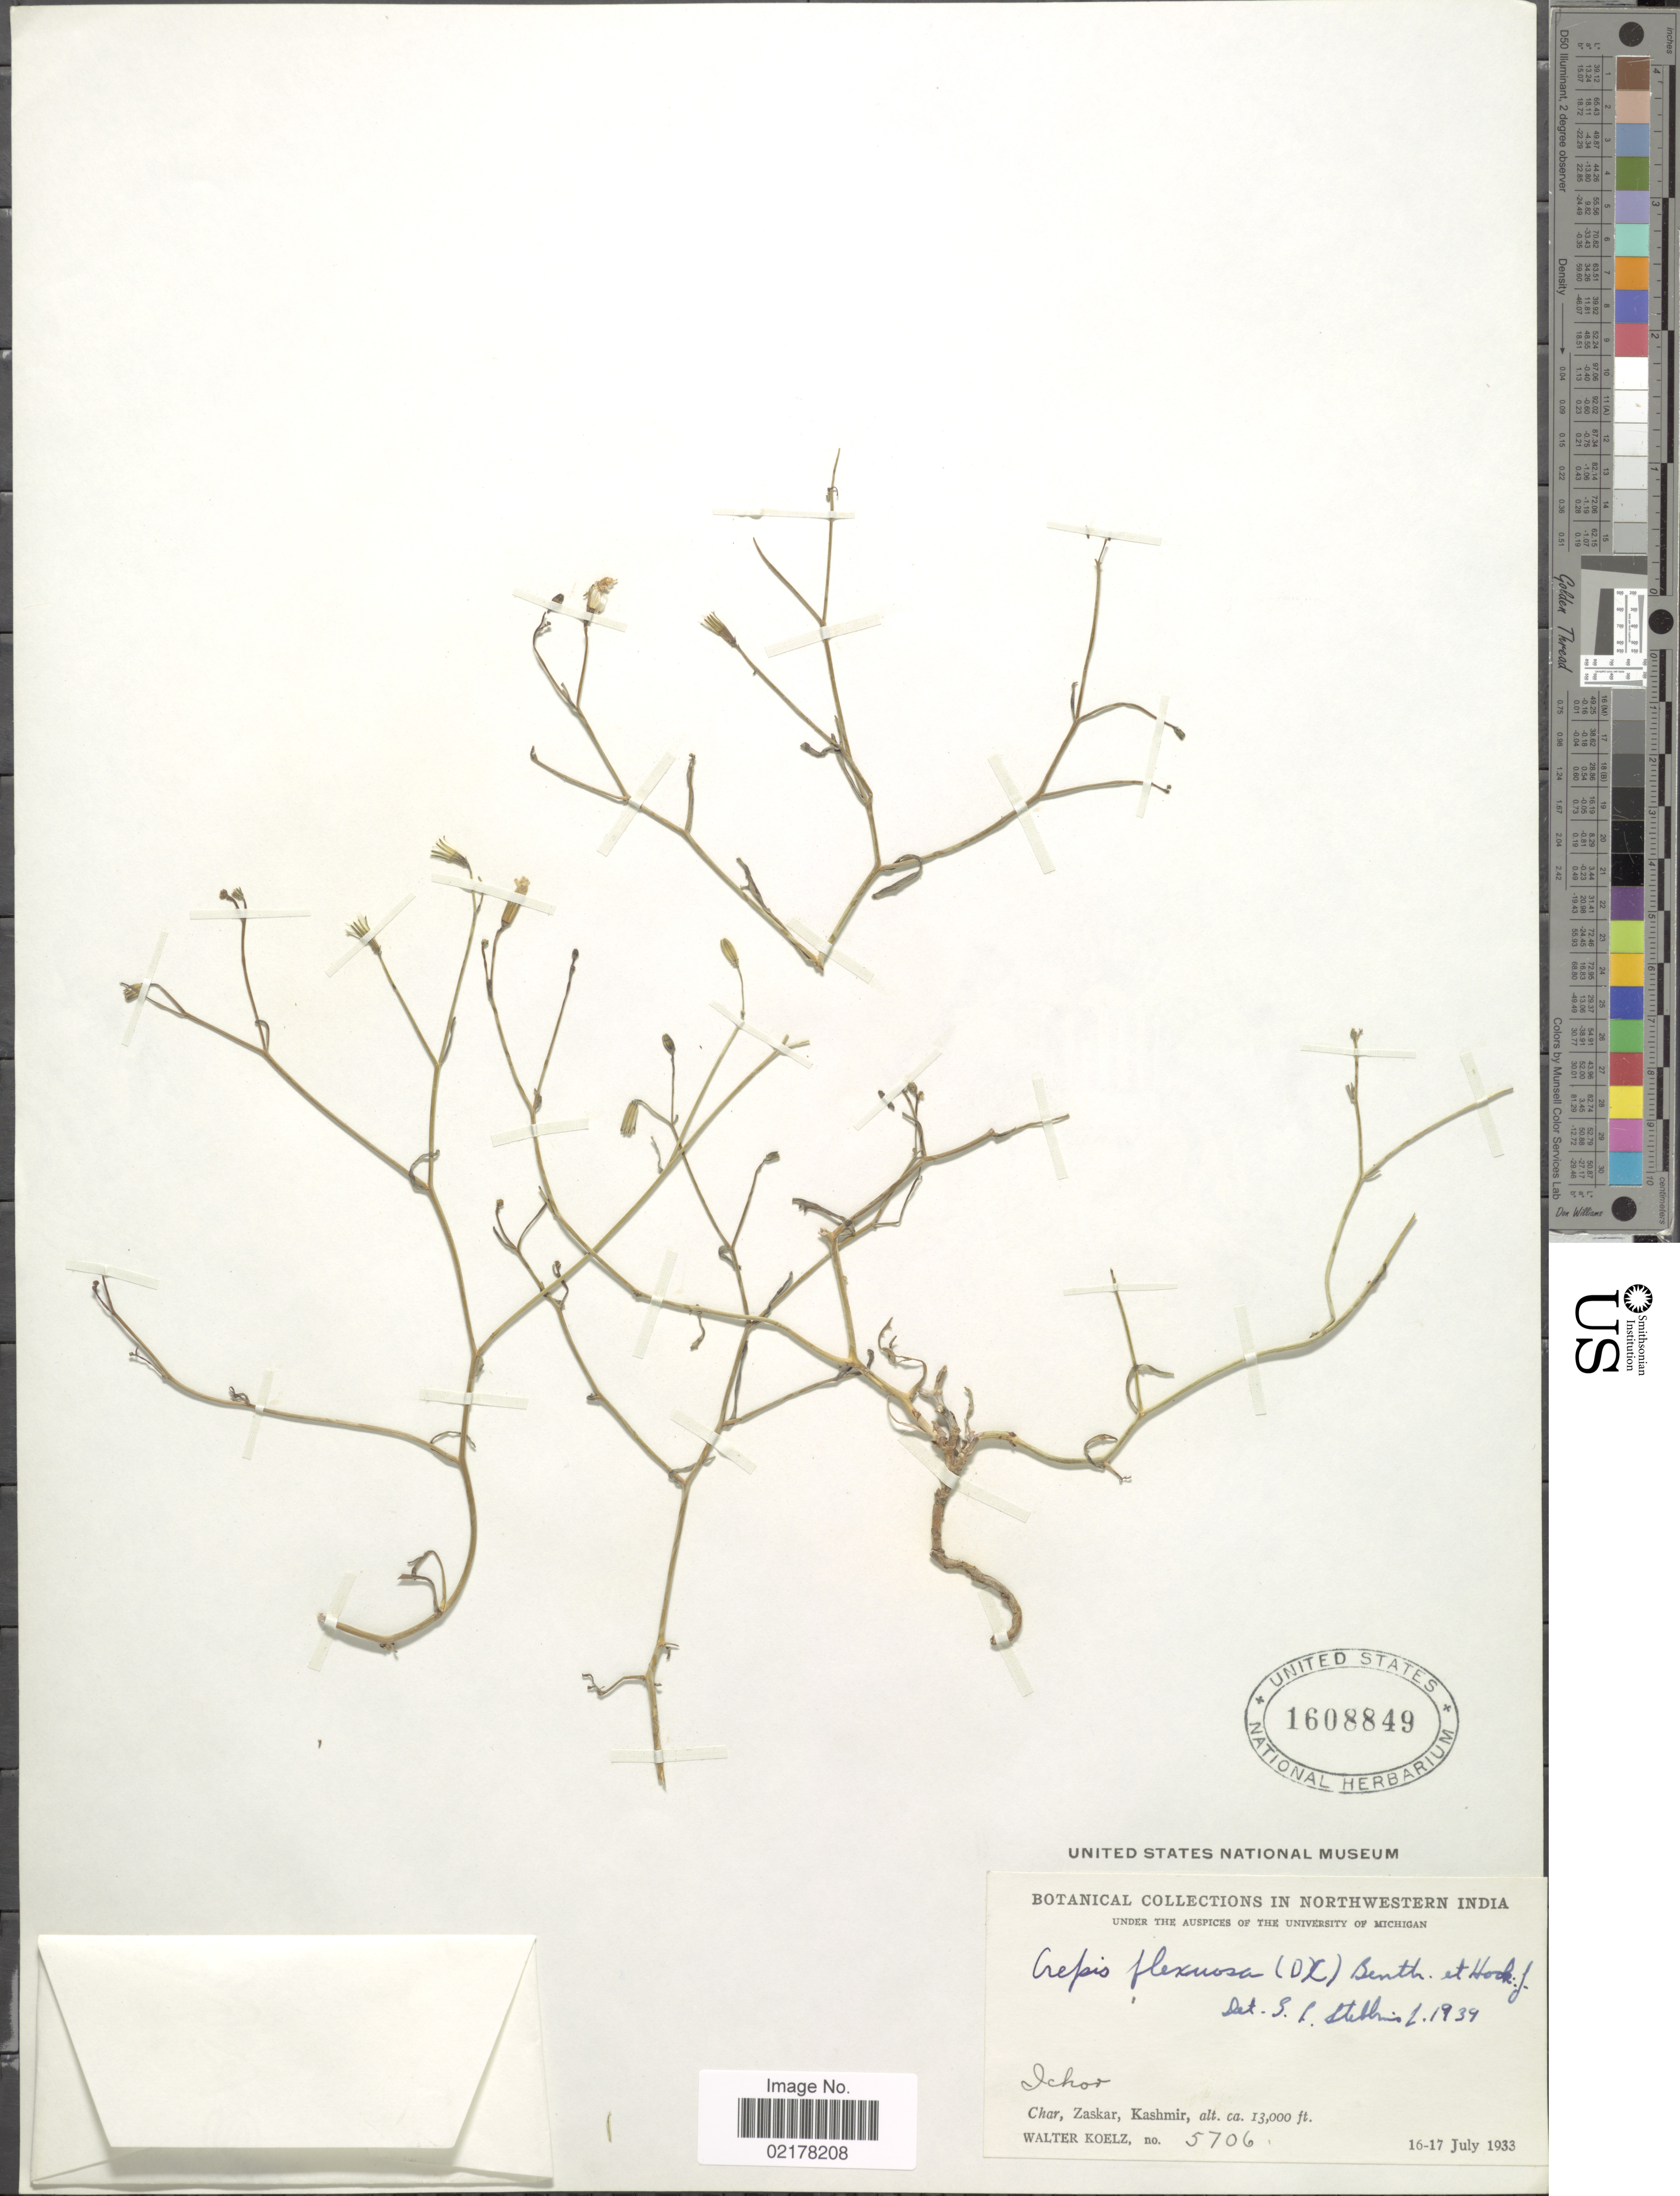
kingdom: Plantae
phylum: Tracheophyta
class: Magnoliopsida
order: Asterales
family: Asteraceae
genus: Askellia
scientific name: Askellia flexuosa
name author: (Ledeb.) W.A. Weber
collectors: W. N. Koelz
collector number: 5706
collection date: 1933-07-16/1933-07-17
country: India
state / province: Jammu and Kashmir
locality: Northwestern India. Ichor. Char, Zaskar, Kashmir.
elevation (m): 3962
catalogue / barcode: US 1608849